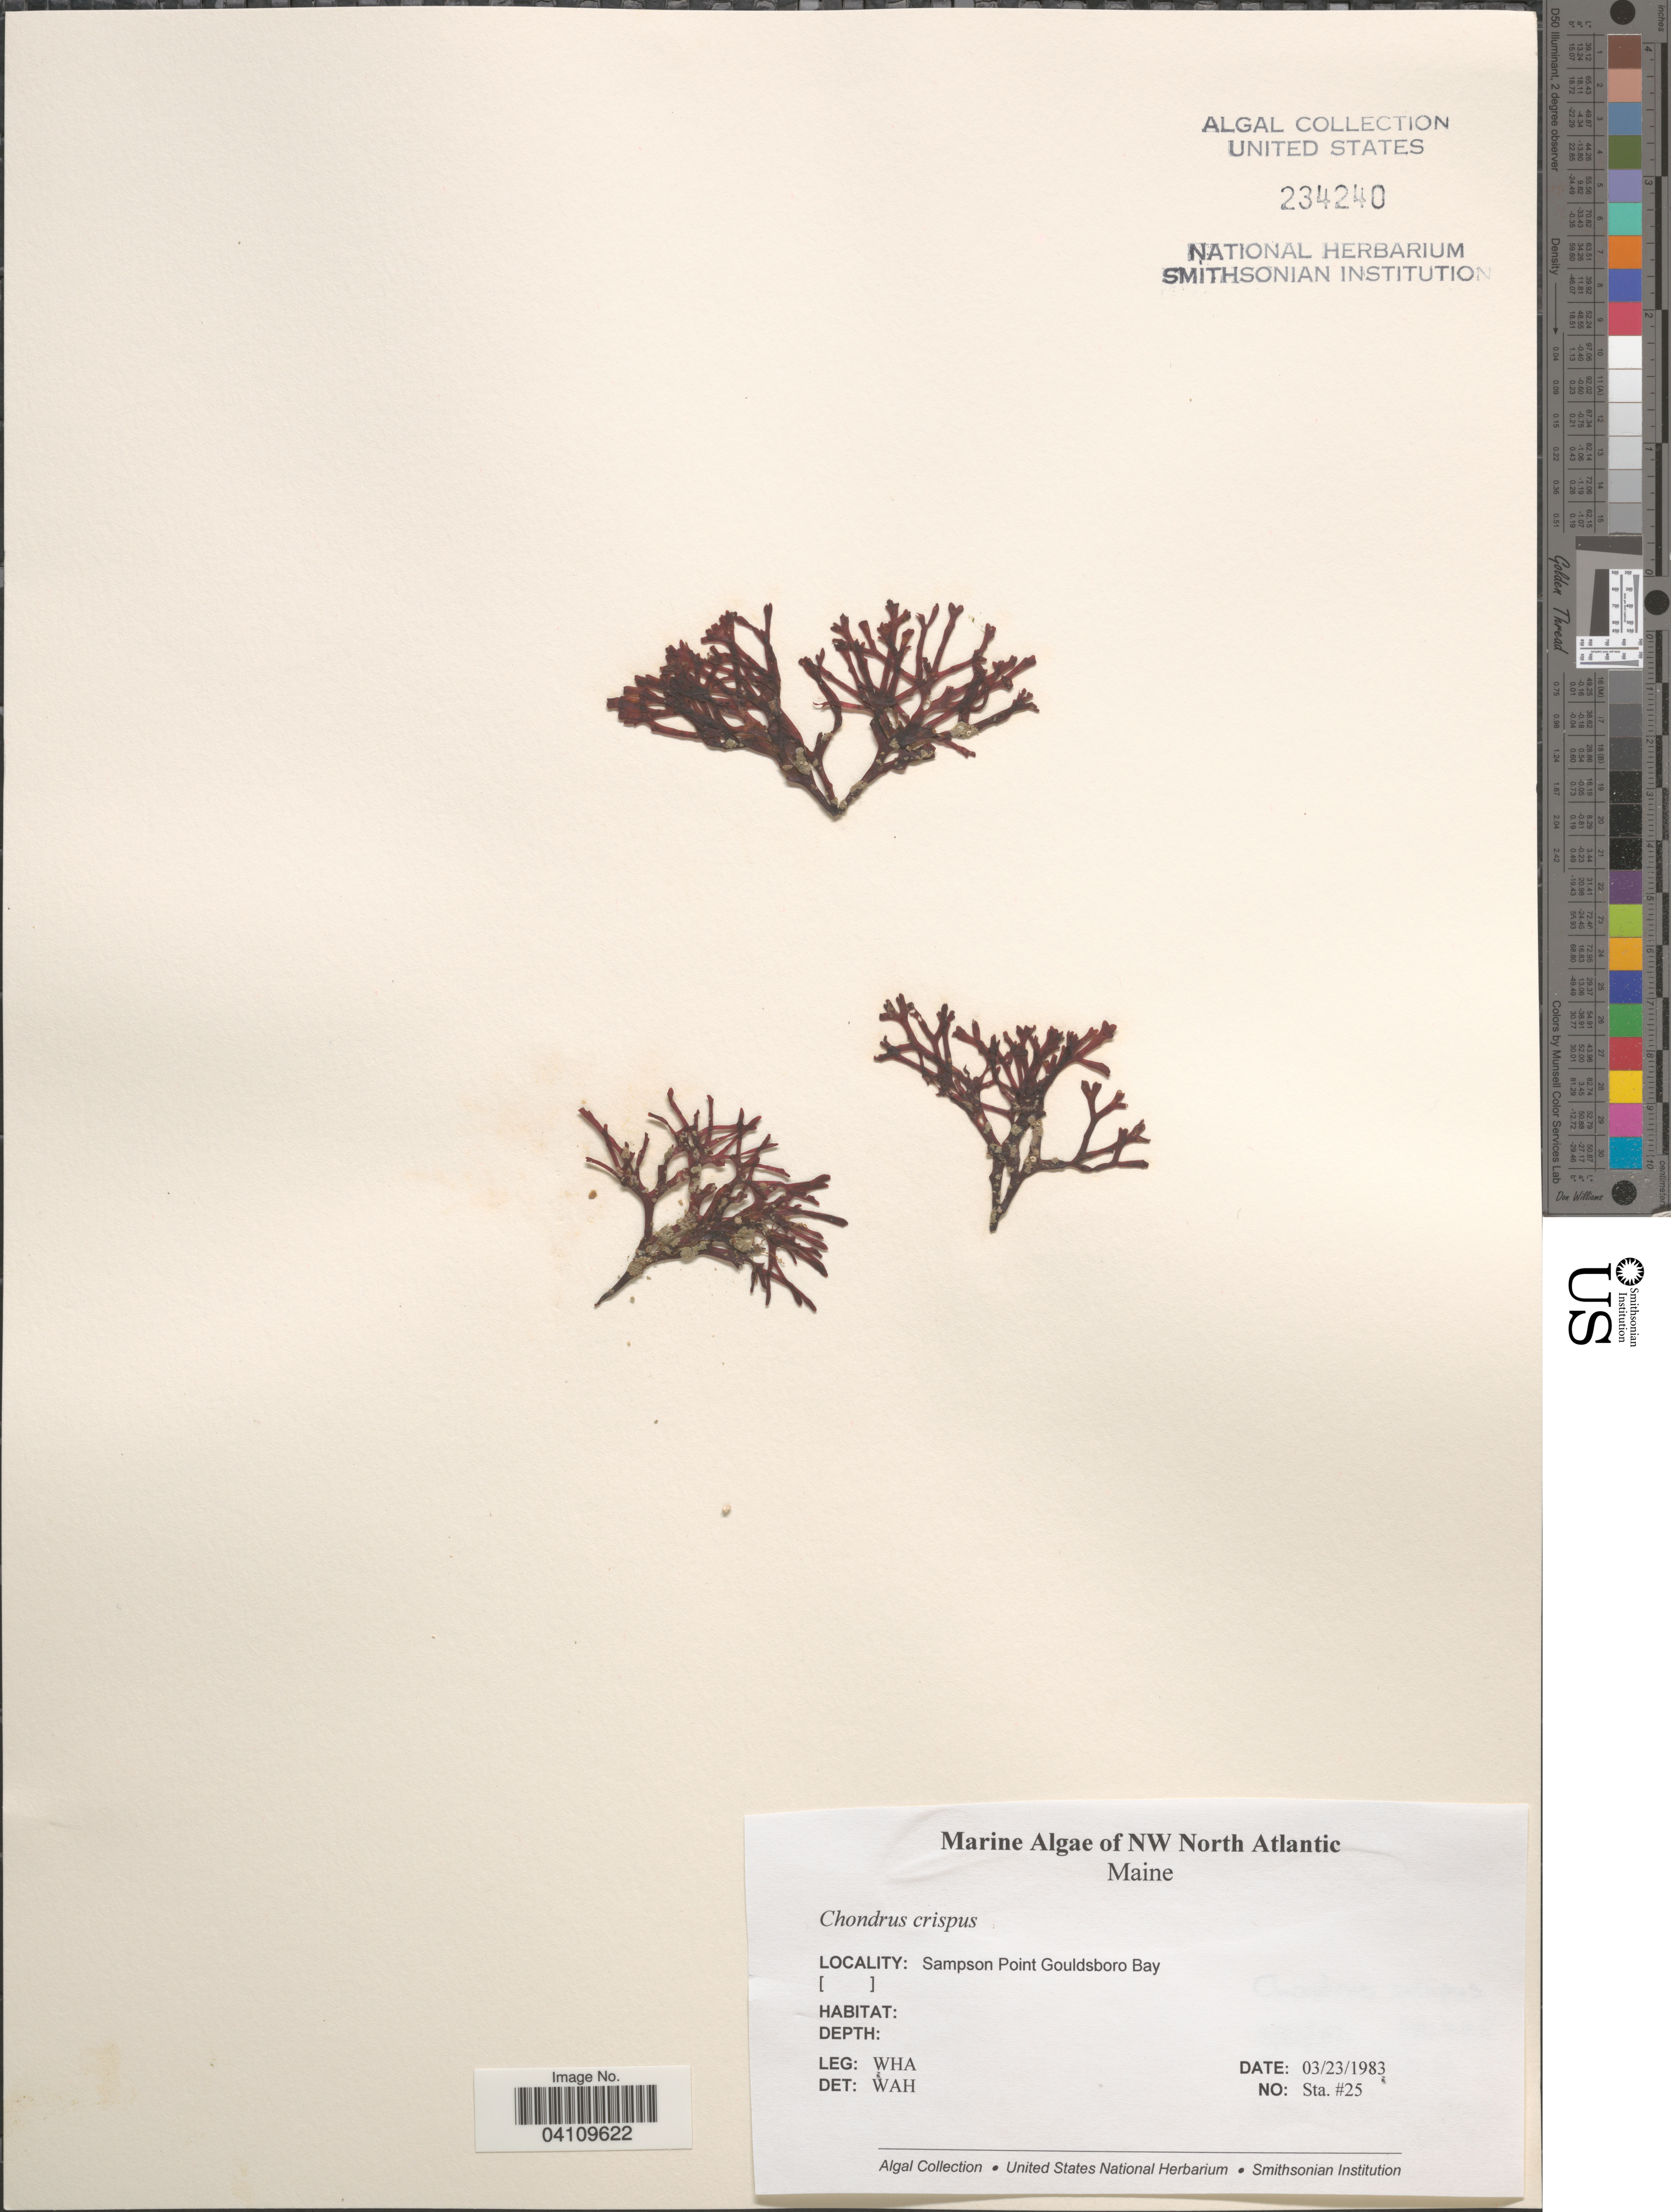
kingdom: Plantae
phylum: Rhodophyta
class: Florideophyceae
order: Gigartinales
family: Gigartinaceae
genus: Chondrus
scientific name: Chondrus crispus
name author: Stackh.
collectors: W. H. Adey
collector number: Sta. #25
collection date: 1983-03-23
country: United States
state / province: Maine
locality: NW North Atlantic. Sampson Point Gouldsboro Bay.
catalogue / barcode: US 234240